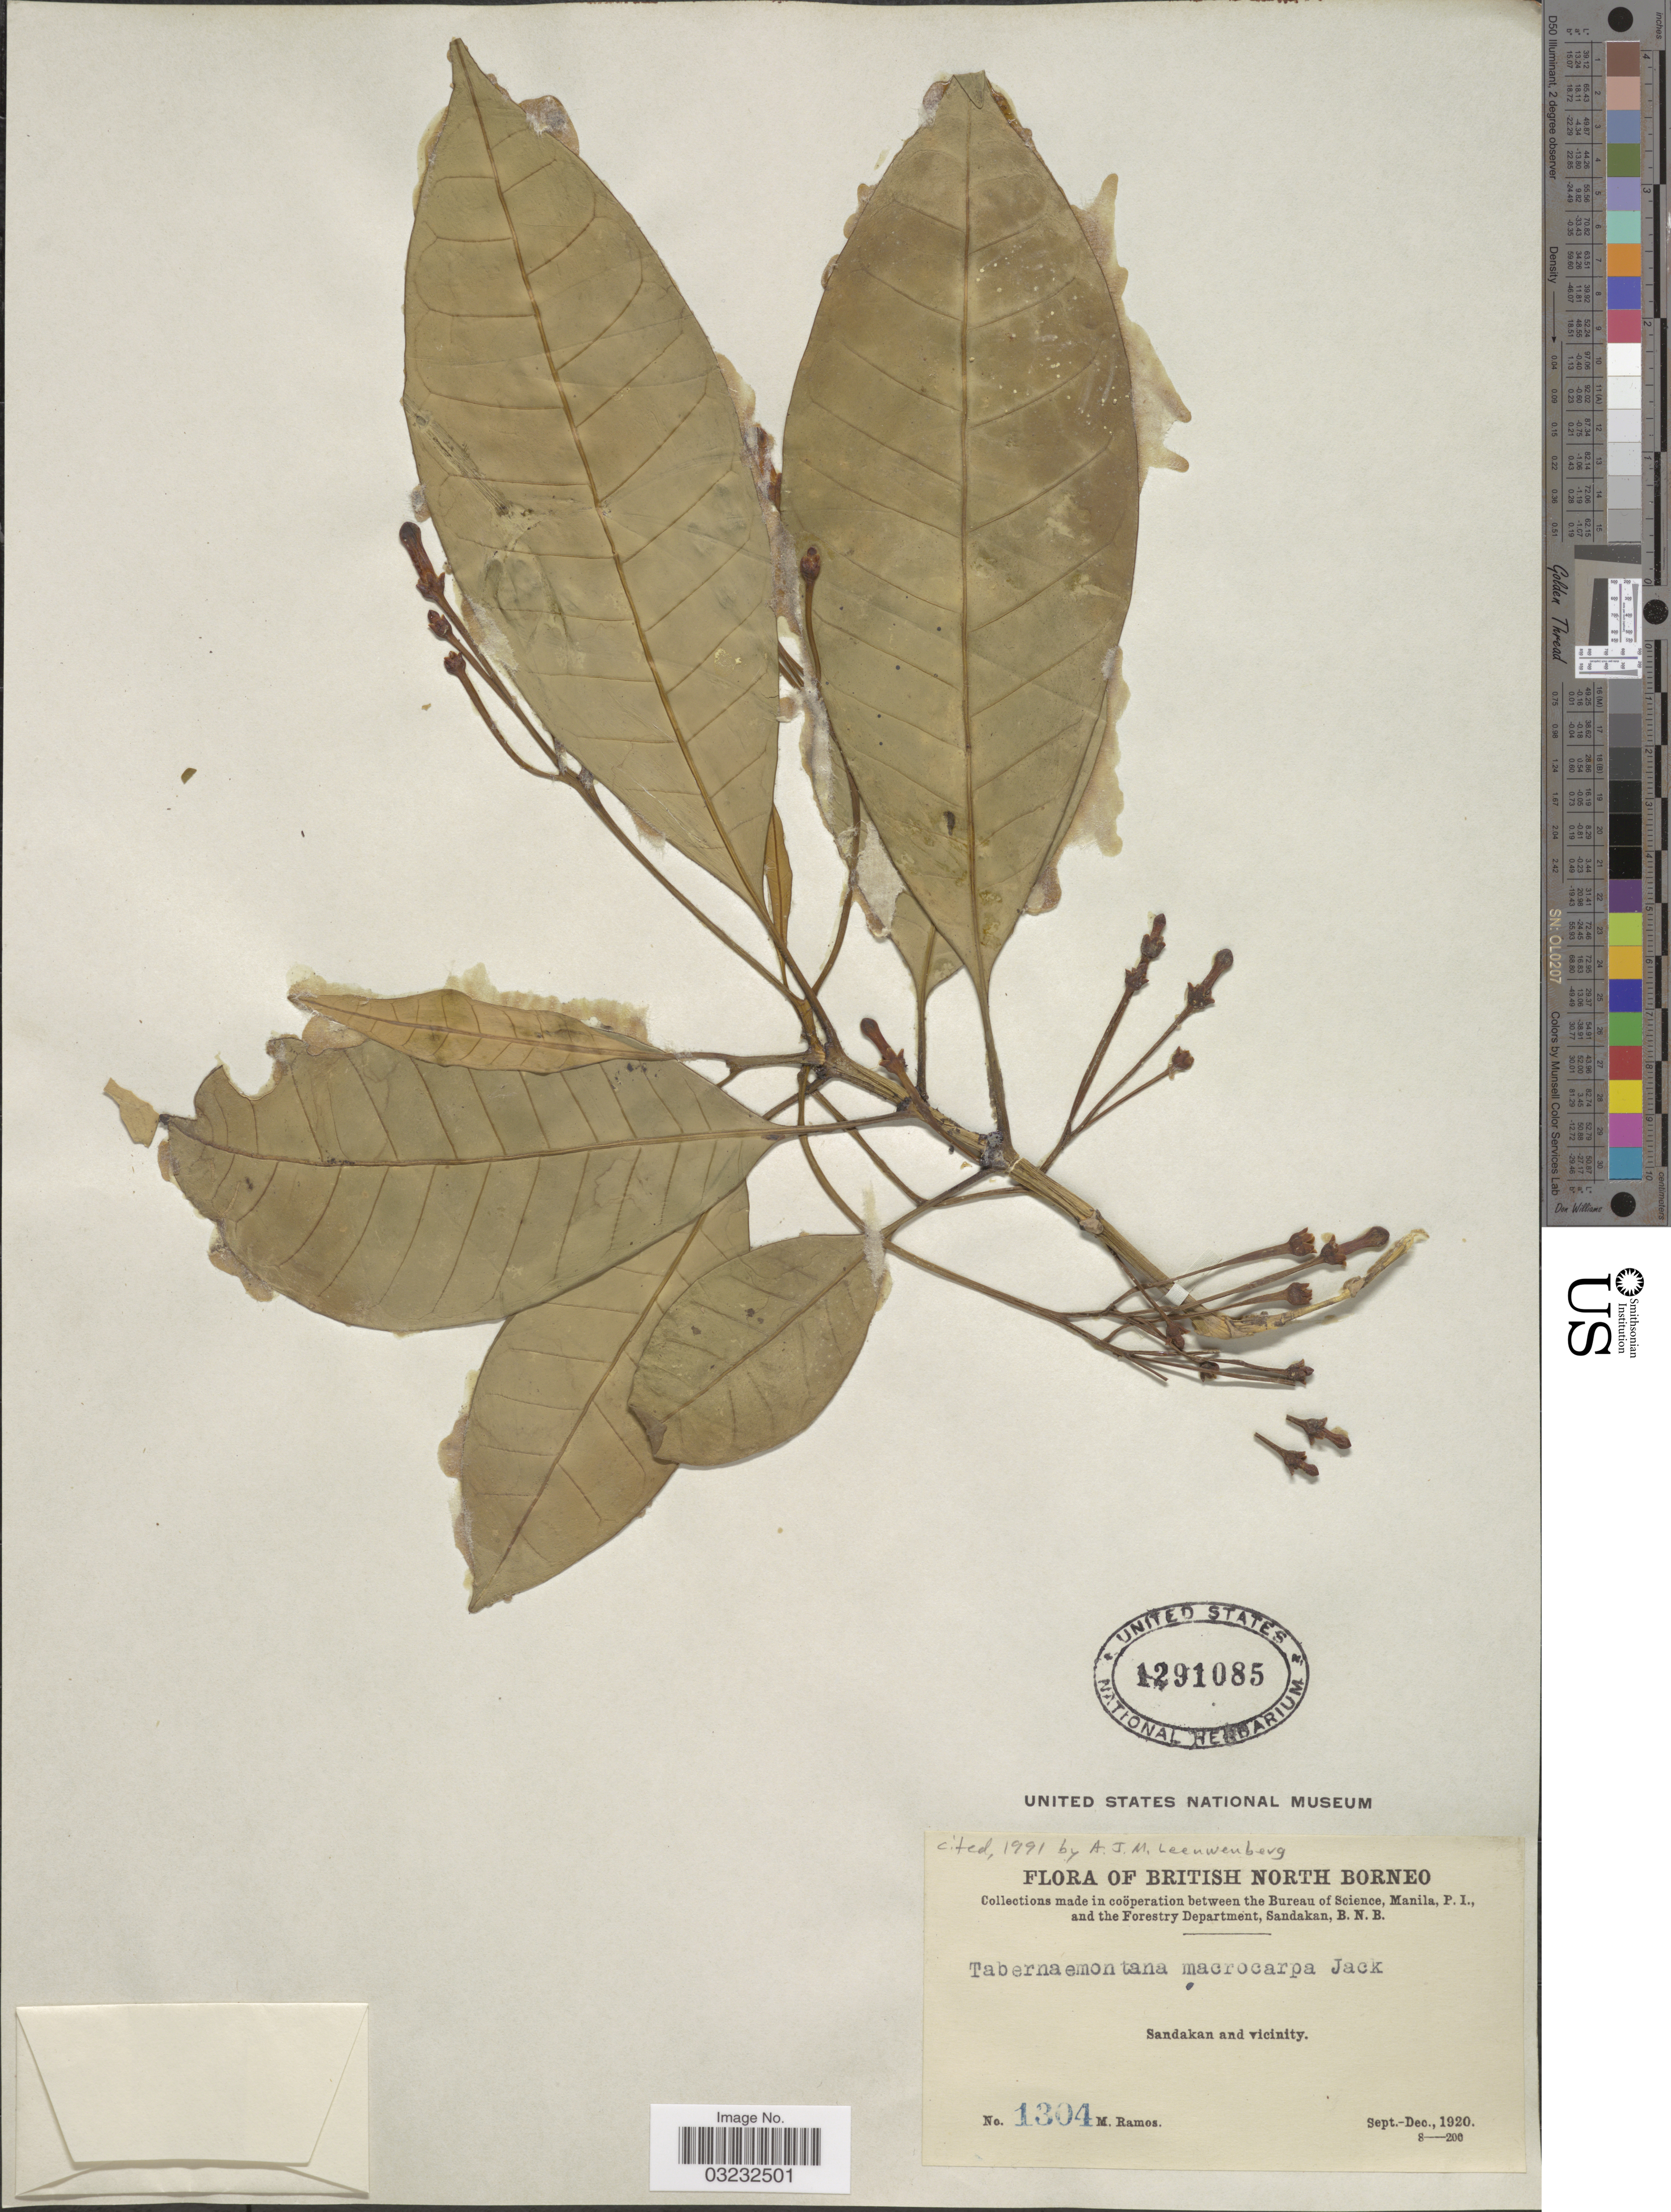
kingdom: Plantae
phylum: Tracheophyta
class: Magnoliopsida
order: Gentianales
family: Apocynaceae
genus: Tabernaemontana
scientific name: Tabernaemontana macrocarpa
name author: Jack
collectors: M. Ramos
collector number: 1304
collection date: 1920-09/1920-12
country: Malaysia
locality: British North Borneo, Sandakan and vicinity.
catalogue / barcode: US 1291085